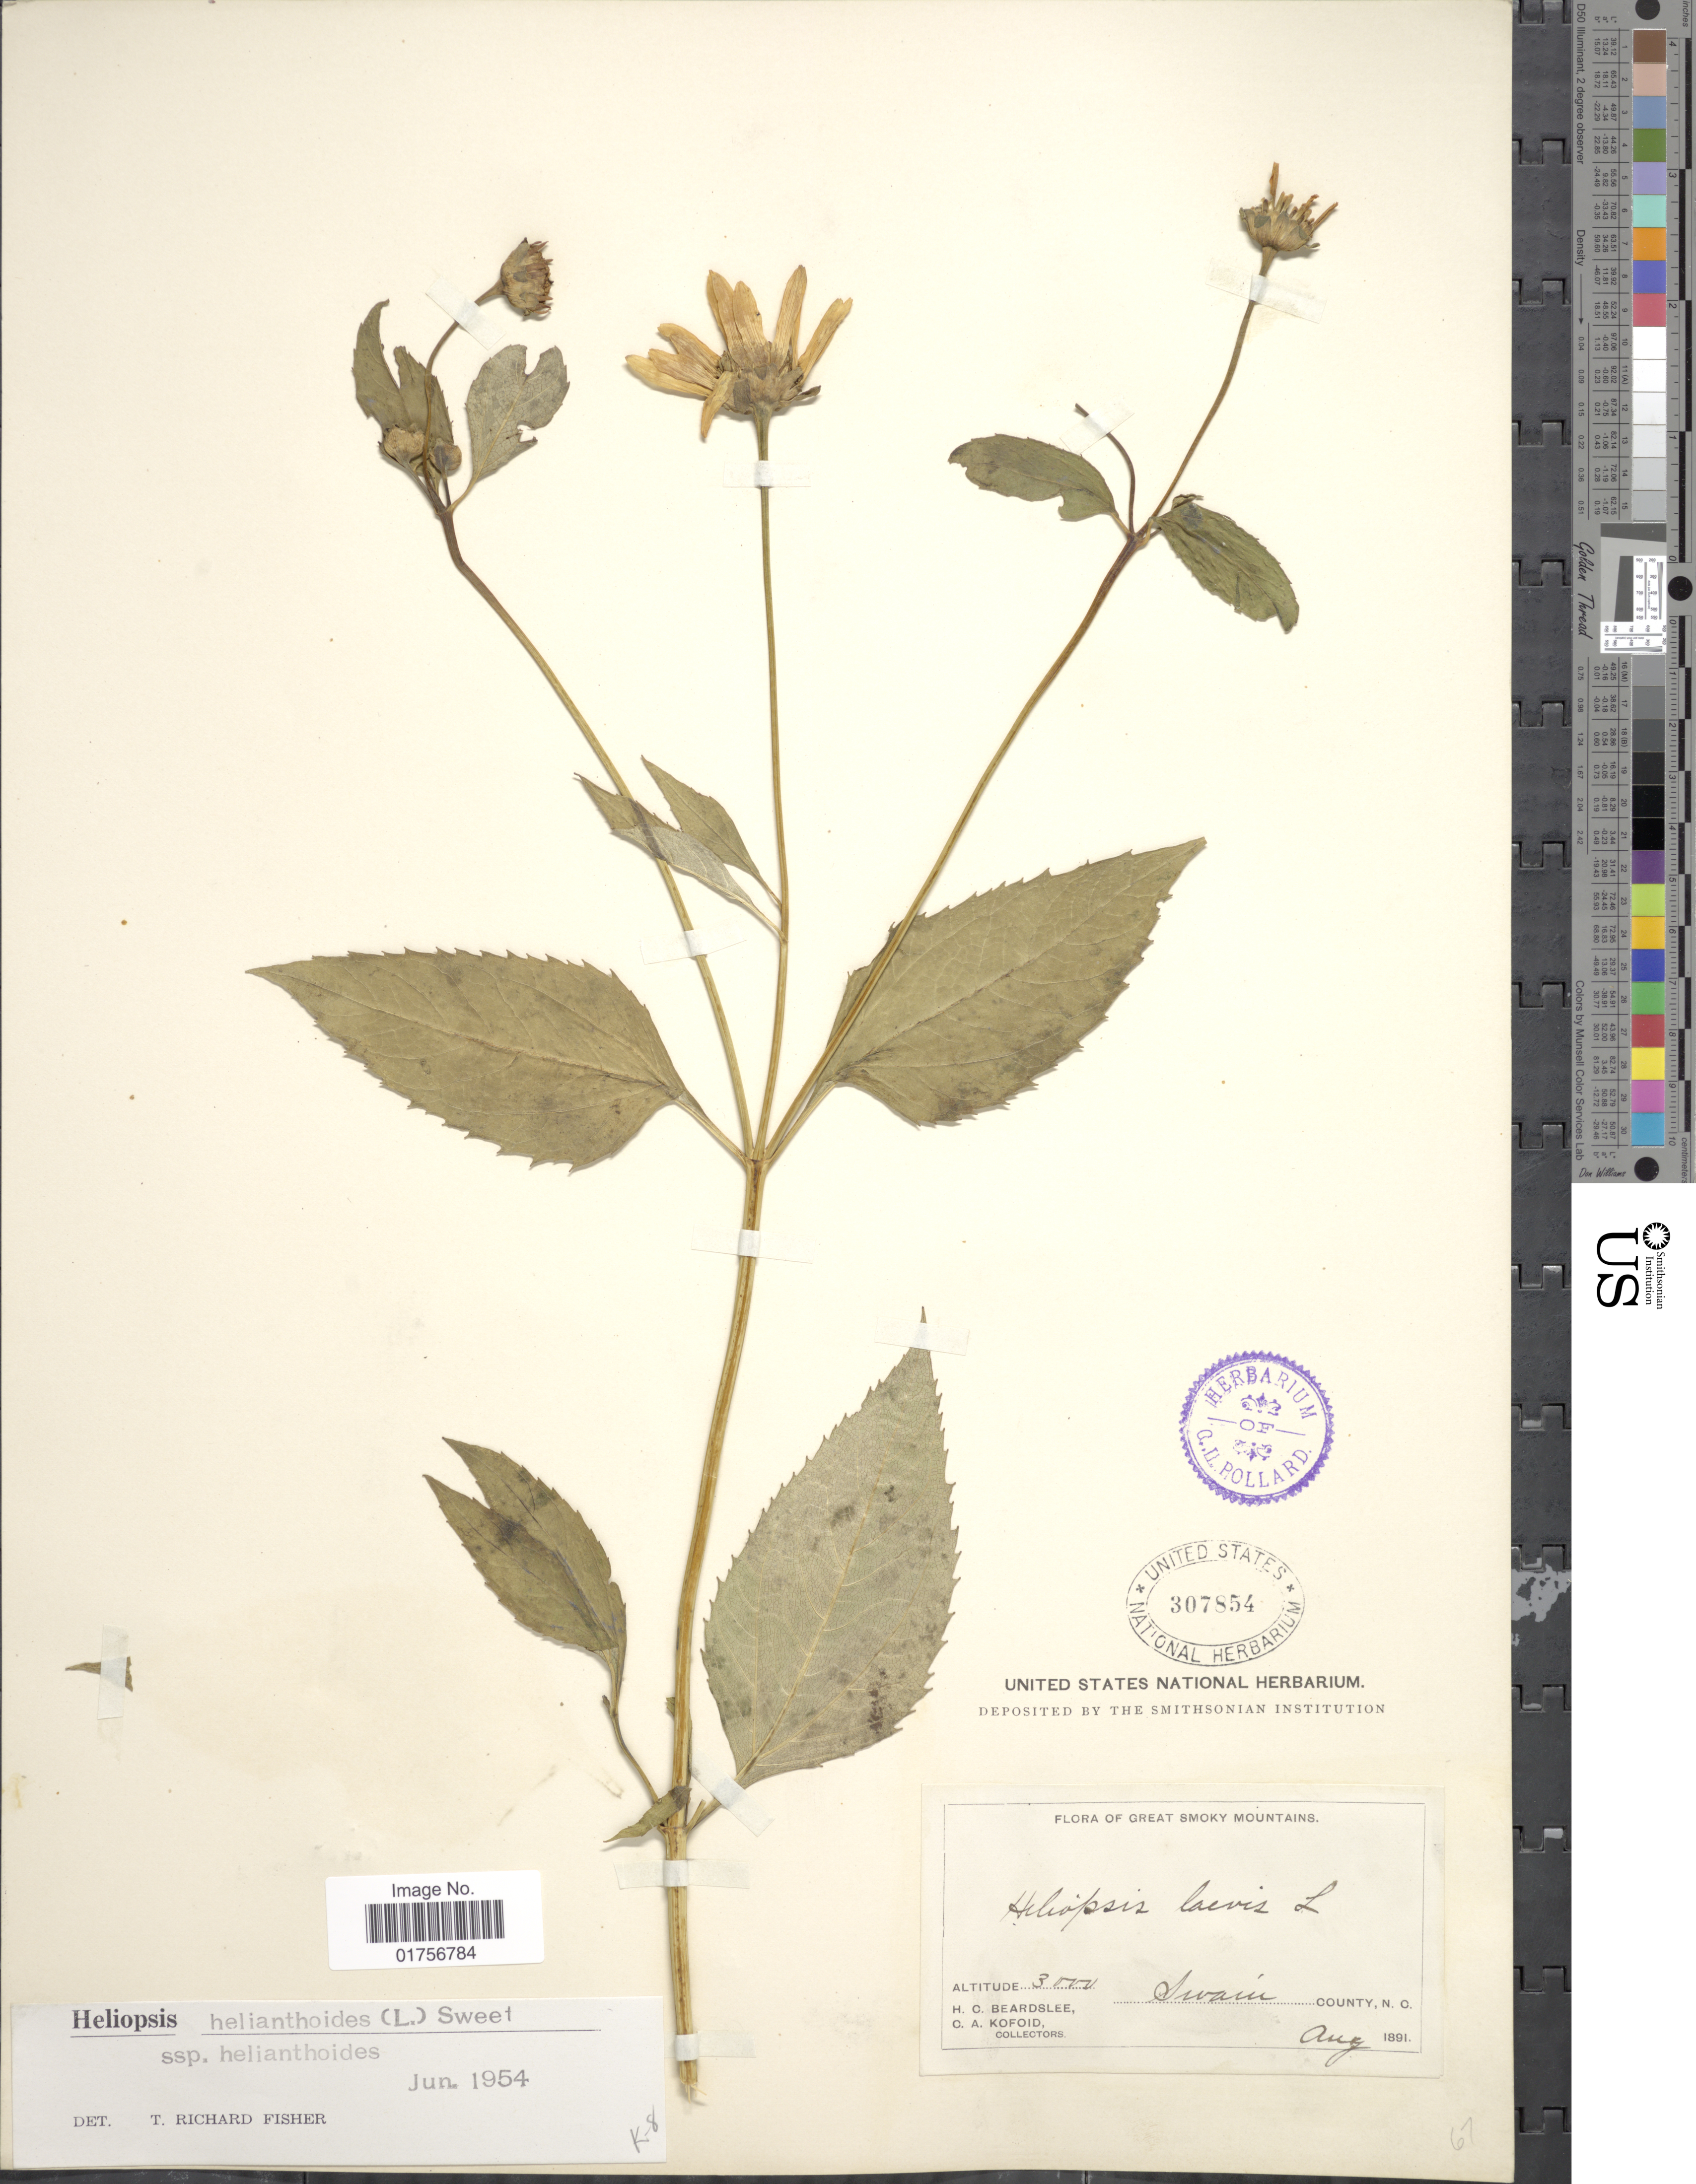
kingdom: Plantae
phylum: Tracheophyta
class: Magnoliopsida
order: Asterales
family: Asteraceae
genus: Heliopsis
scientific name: Heliopsis helianthoides subsp. helianthoides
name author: (L.) Sweet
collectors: H. Beardslee & C. Kofoid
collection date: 1891-08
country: United States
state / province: North Carolina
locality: Great Smoky Mountains, Swain County, N. C.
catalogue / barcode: US 307854